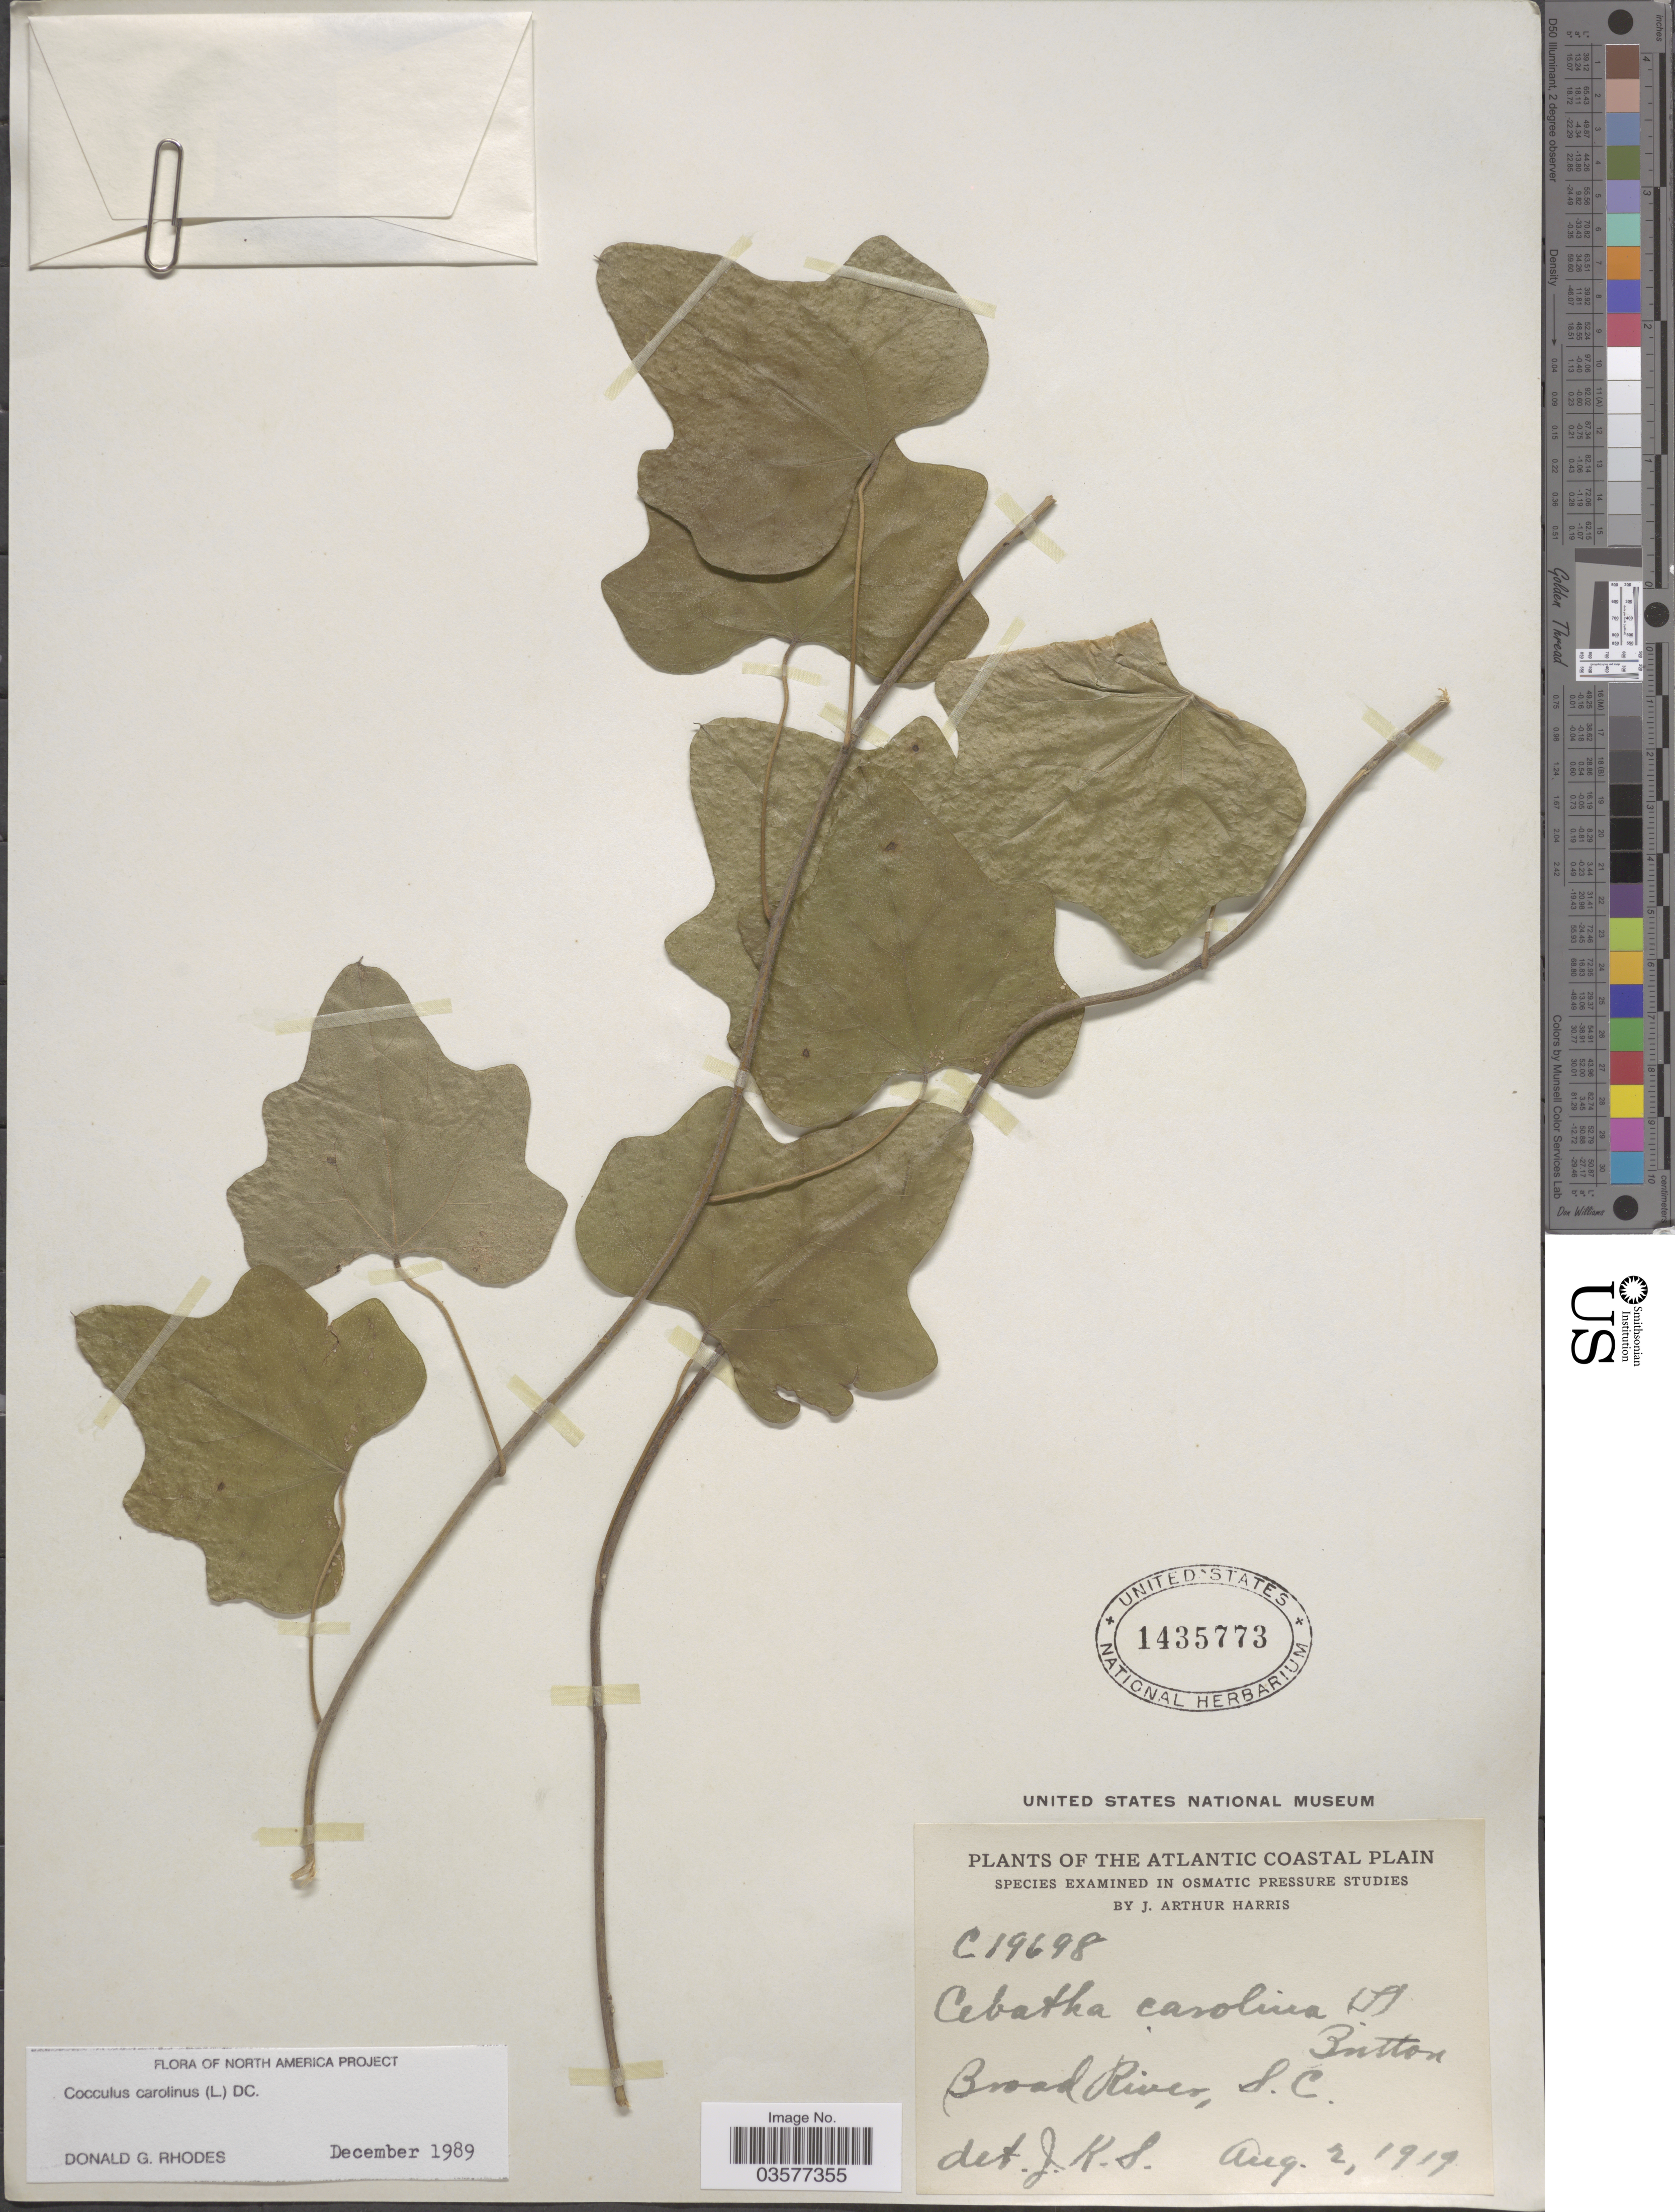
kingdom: Plantae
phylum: Tracheophyta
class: Magnoliopsida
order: Ranunculales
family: Menispermaceae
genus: Cocculus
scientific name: Cocculus carolinus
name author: (L.) DC.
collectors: J. A. Harris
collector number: C19698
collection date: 1919-08-02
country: United States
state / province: South Carolina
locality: The Atlantic Coastal Plain. Broad River.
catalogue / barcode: US 1435773